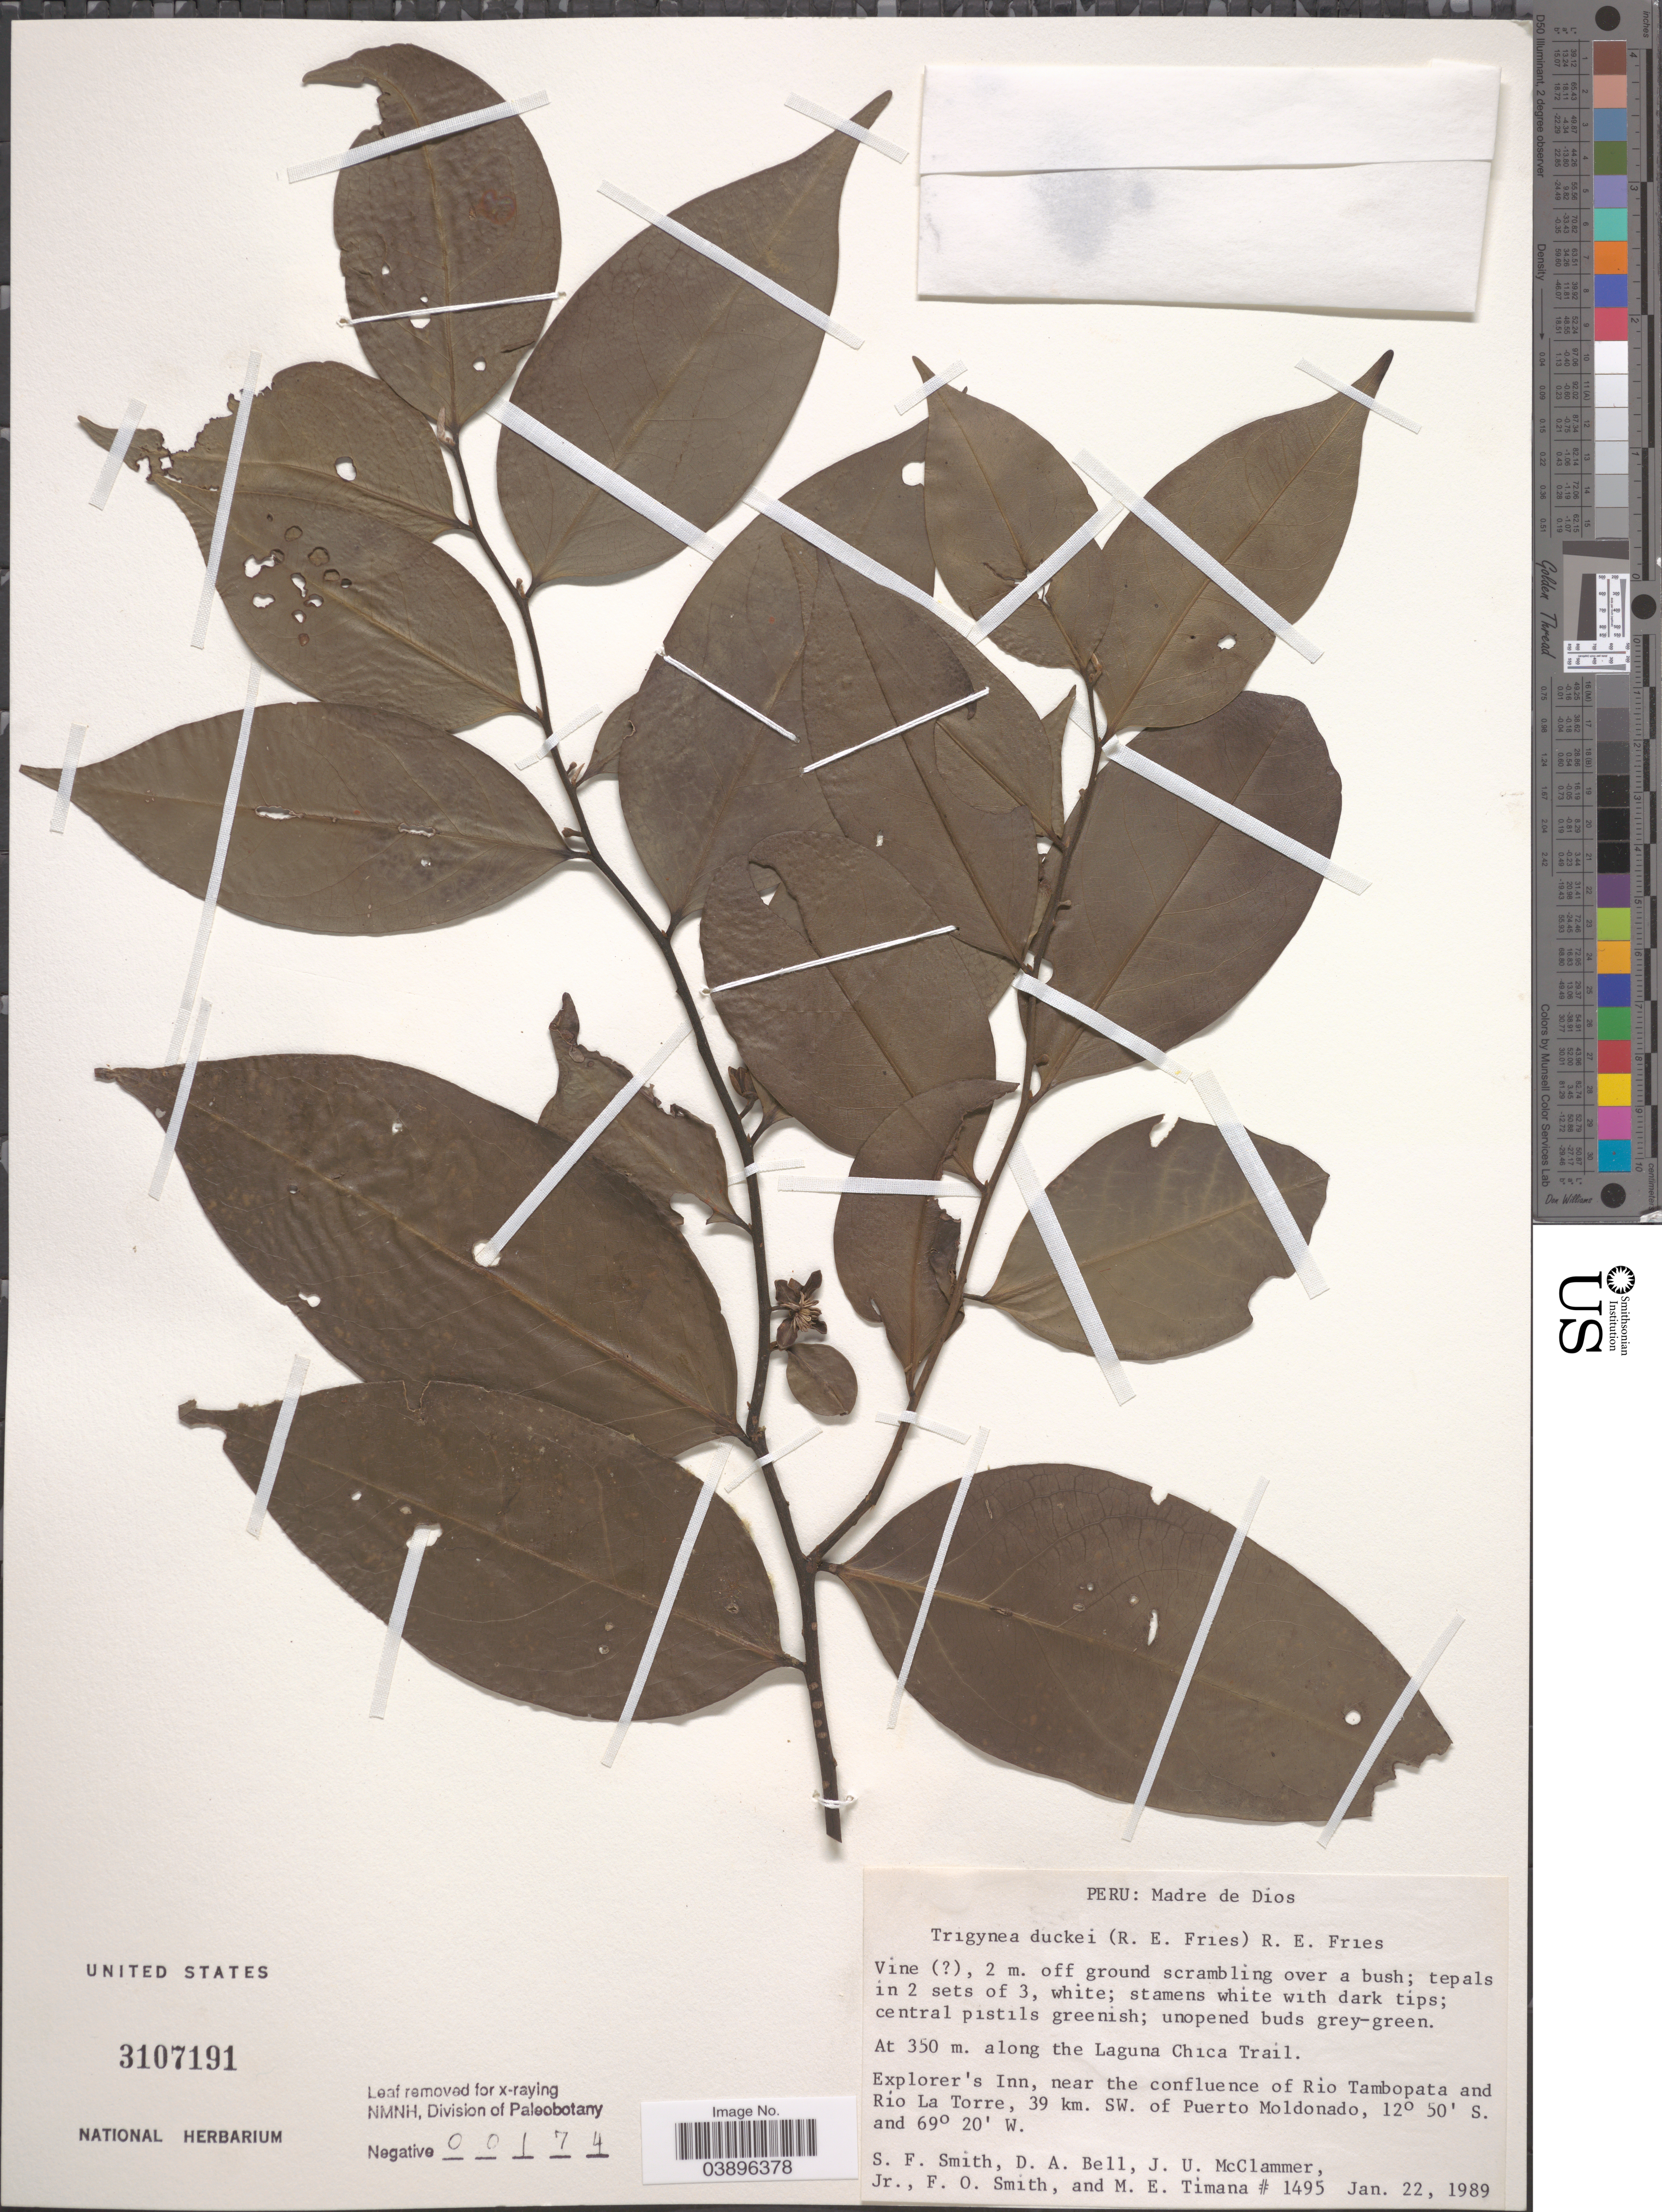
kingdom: Plantae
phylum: Tracheophyta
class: Magnoliopsida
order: Magnoliales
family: Annonaceae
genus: Trigynaea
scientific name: Trigynaea duckei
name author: (R.E. Fr.) R.E. Fr.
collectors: S.F. Smith, D. A. Bell, J. McClammer Jr. & F. Smith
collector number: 1495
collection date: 1989-01-22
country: Peru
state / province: Madre de Dios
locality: Along the Laguna Chica Trail. Explorer's Inn, near the confluence of Rio Tambopata and Rio La Torre, 39 km. SW. of Puerto Moldonado.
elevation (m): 350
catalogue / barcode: US 3107191